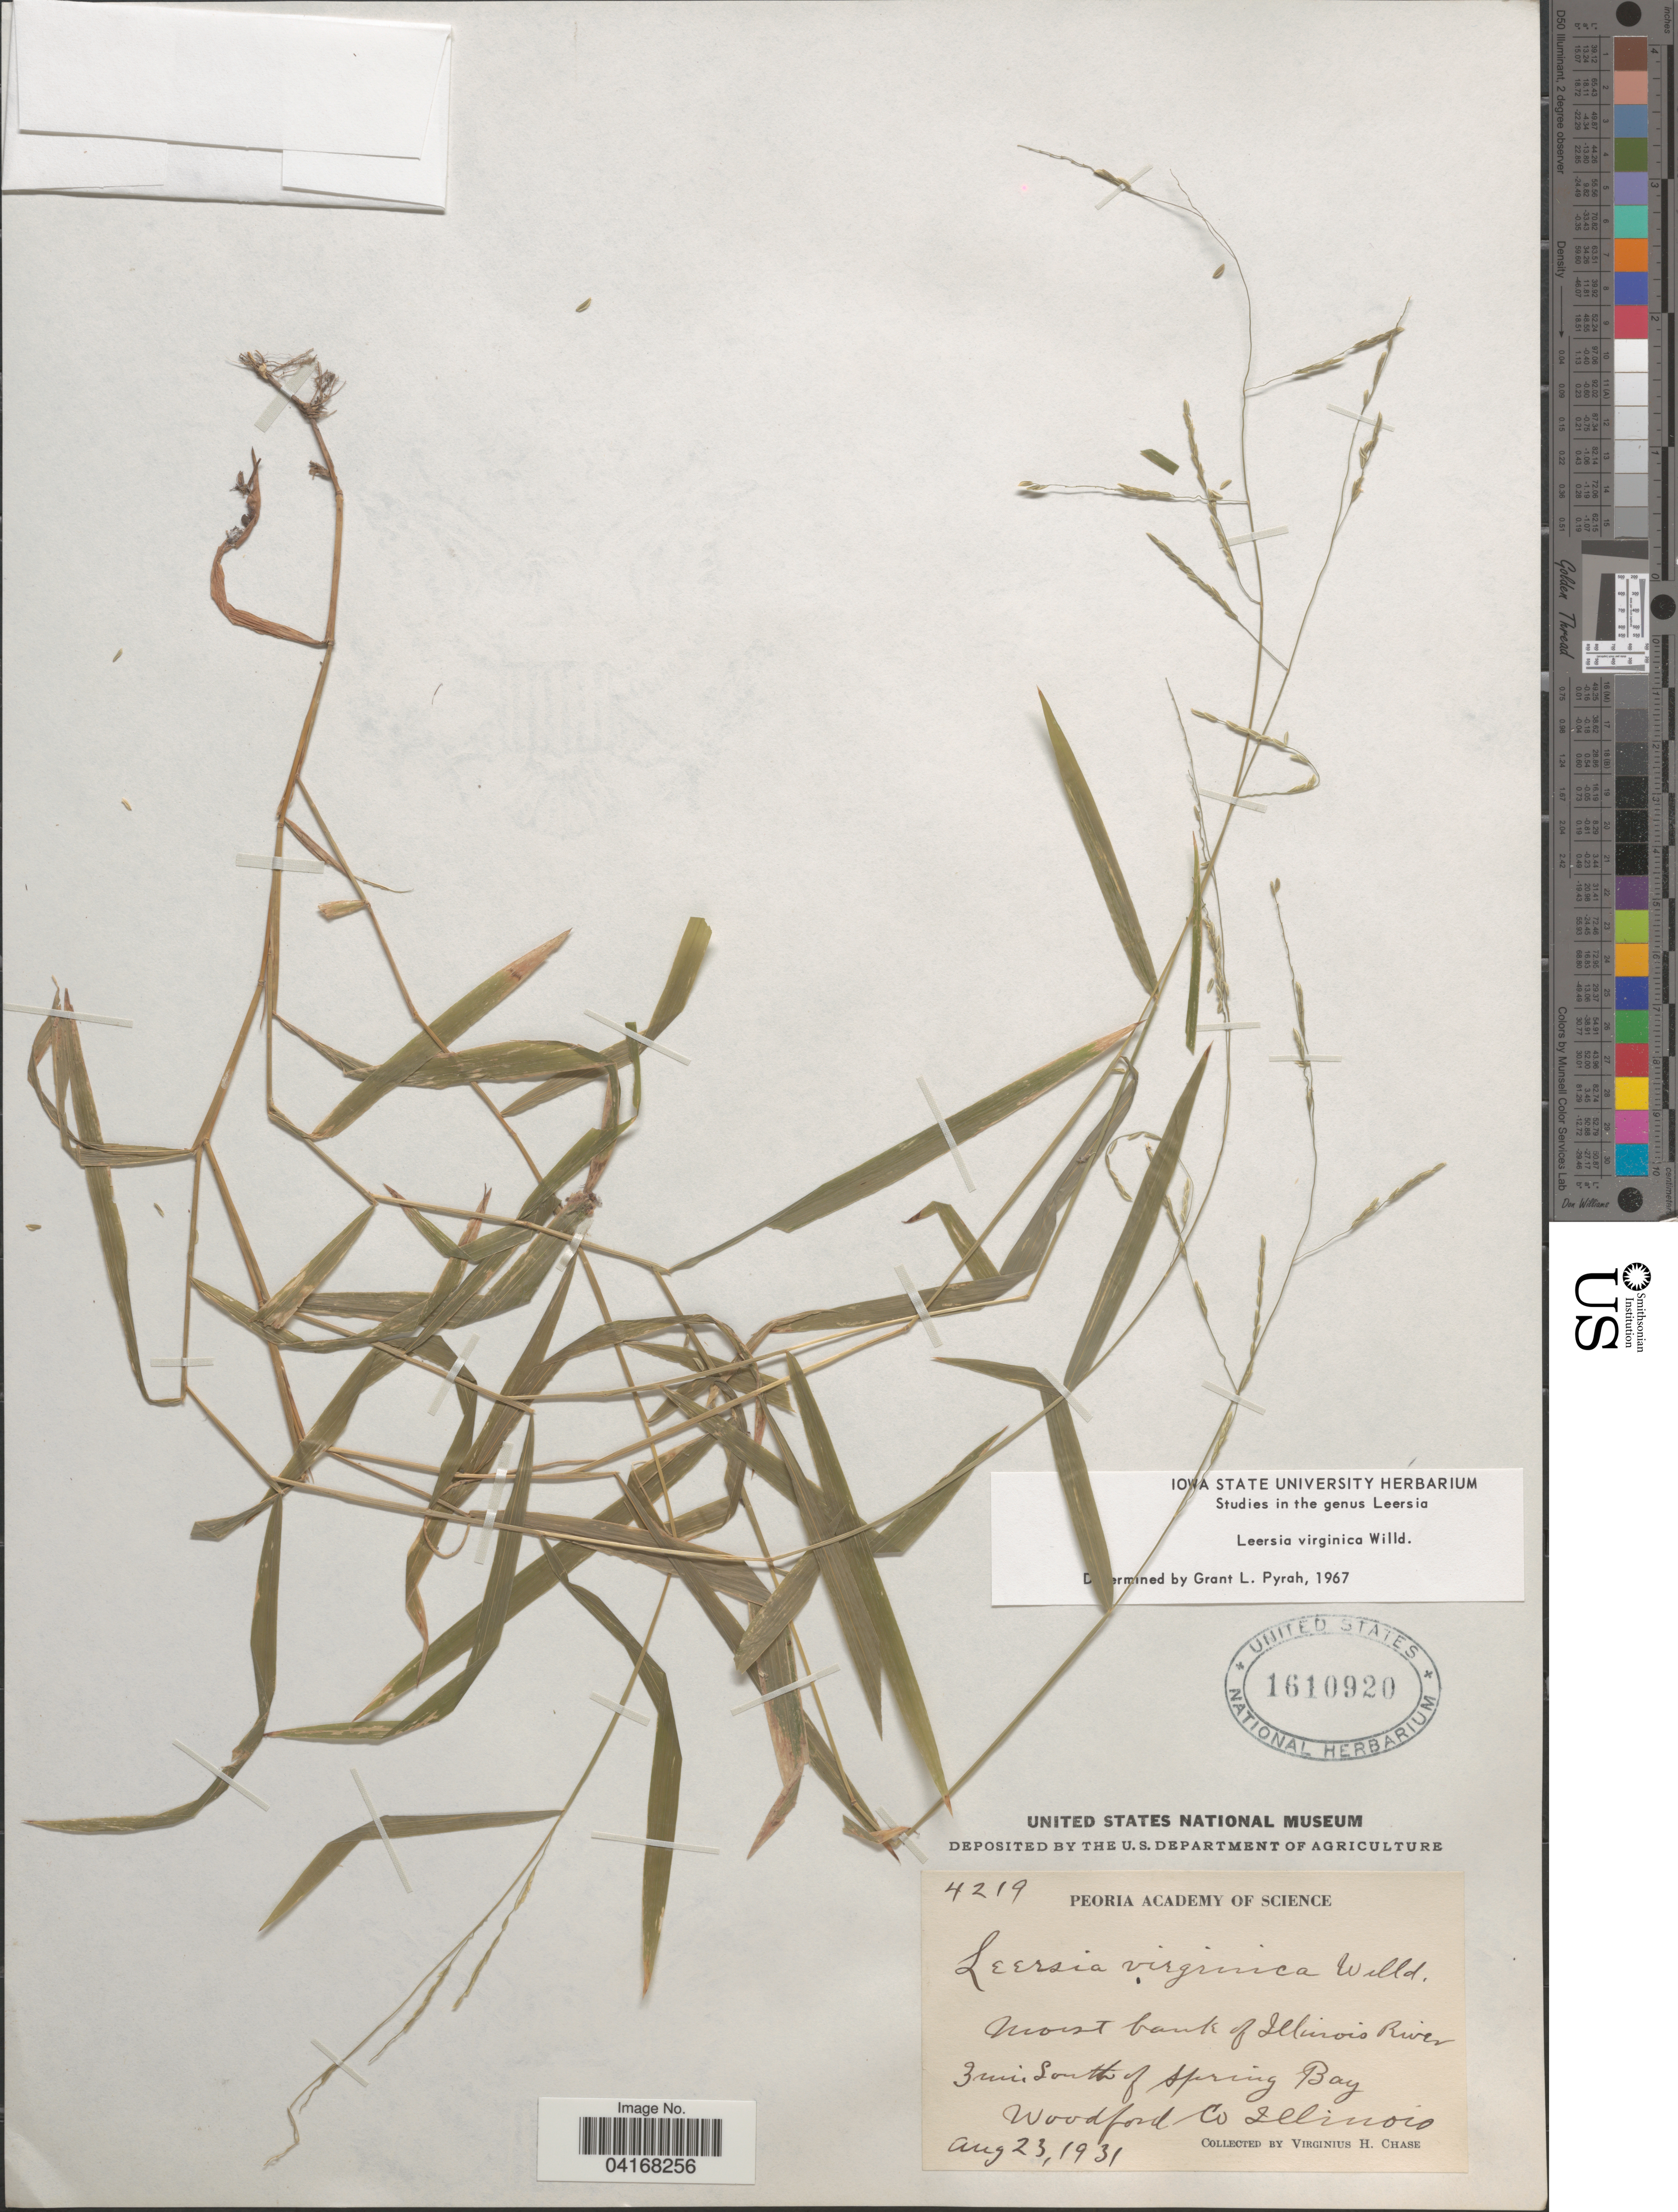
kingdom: Plantae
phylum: Tracheophyta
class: Liliopsida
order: Poales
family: Poaceae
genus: Leersia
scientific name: Leersia virginica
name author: Willd.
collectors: V. H. Chase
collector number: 4219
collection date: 1931-08-23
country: United States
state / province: Illinois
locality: Moist bank of Illinois River 3 mi. South of Spring Bay. Woodford Co.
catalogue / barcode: US 1610920